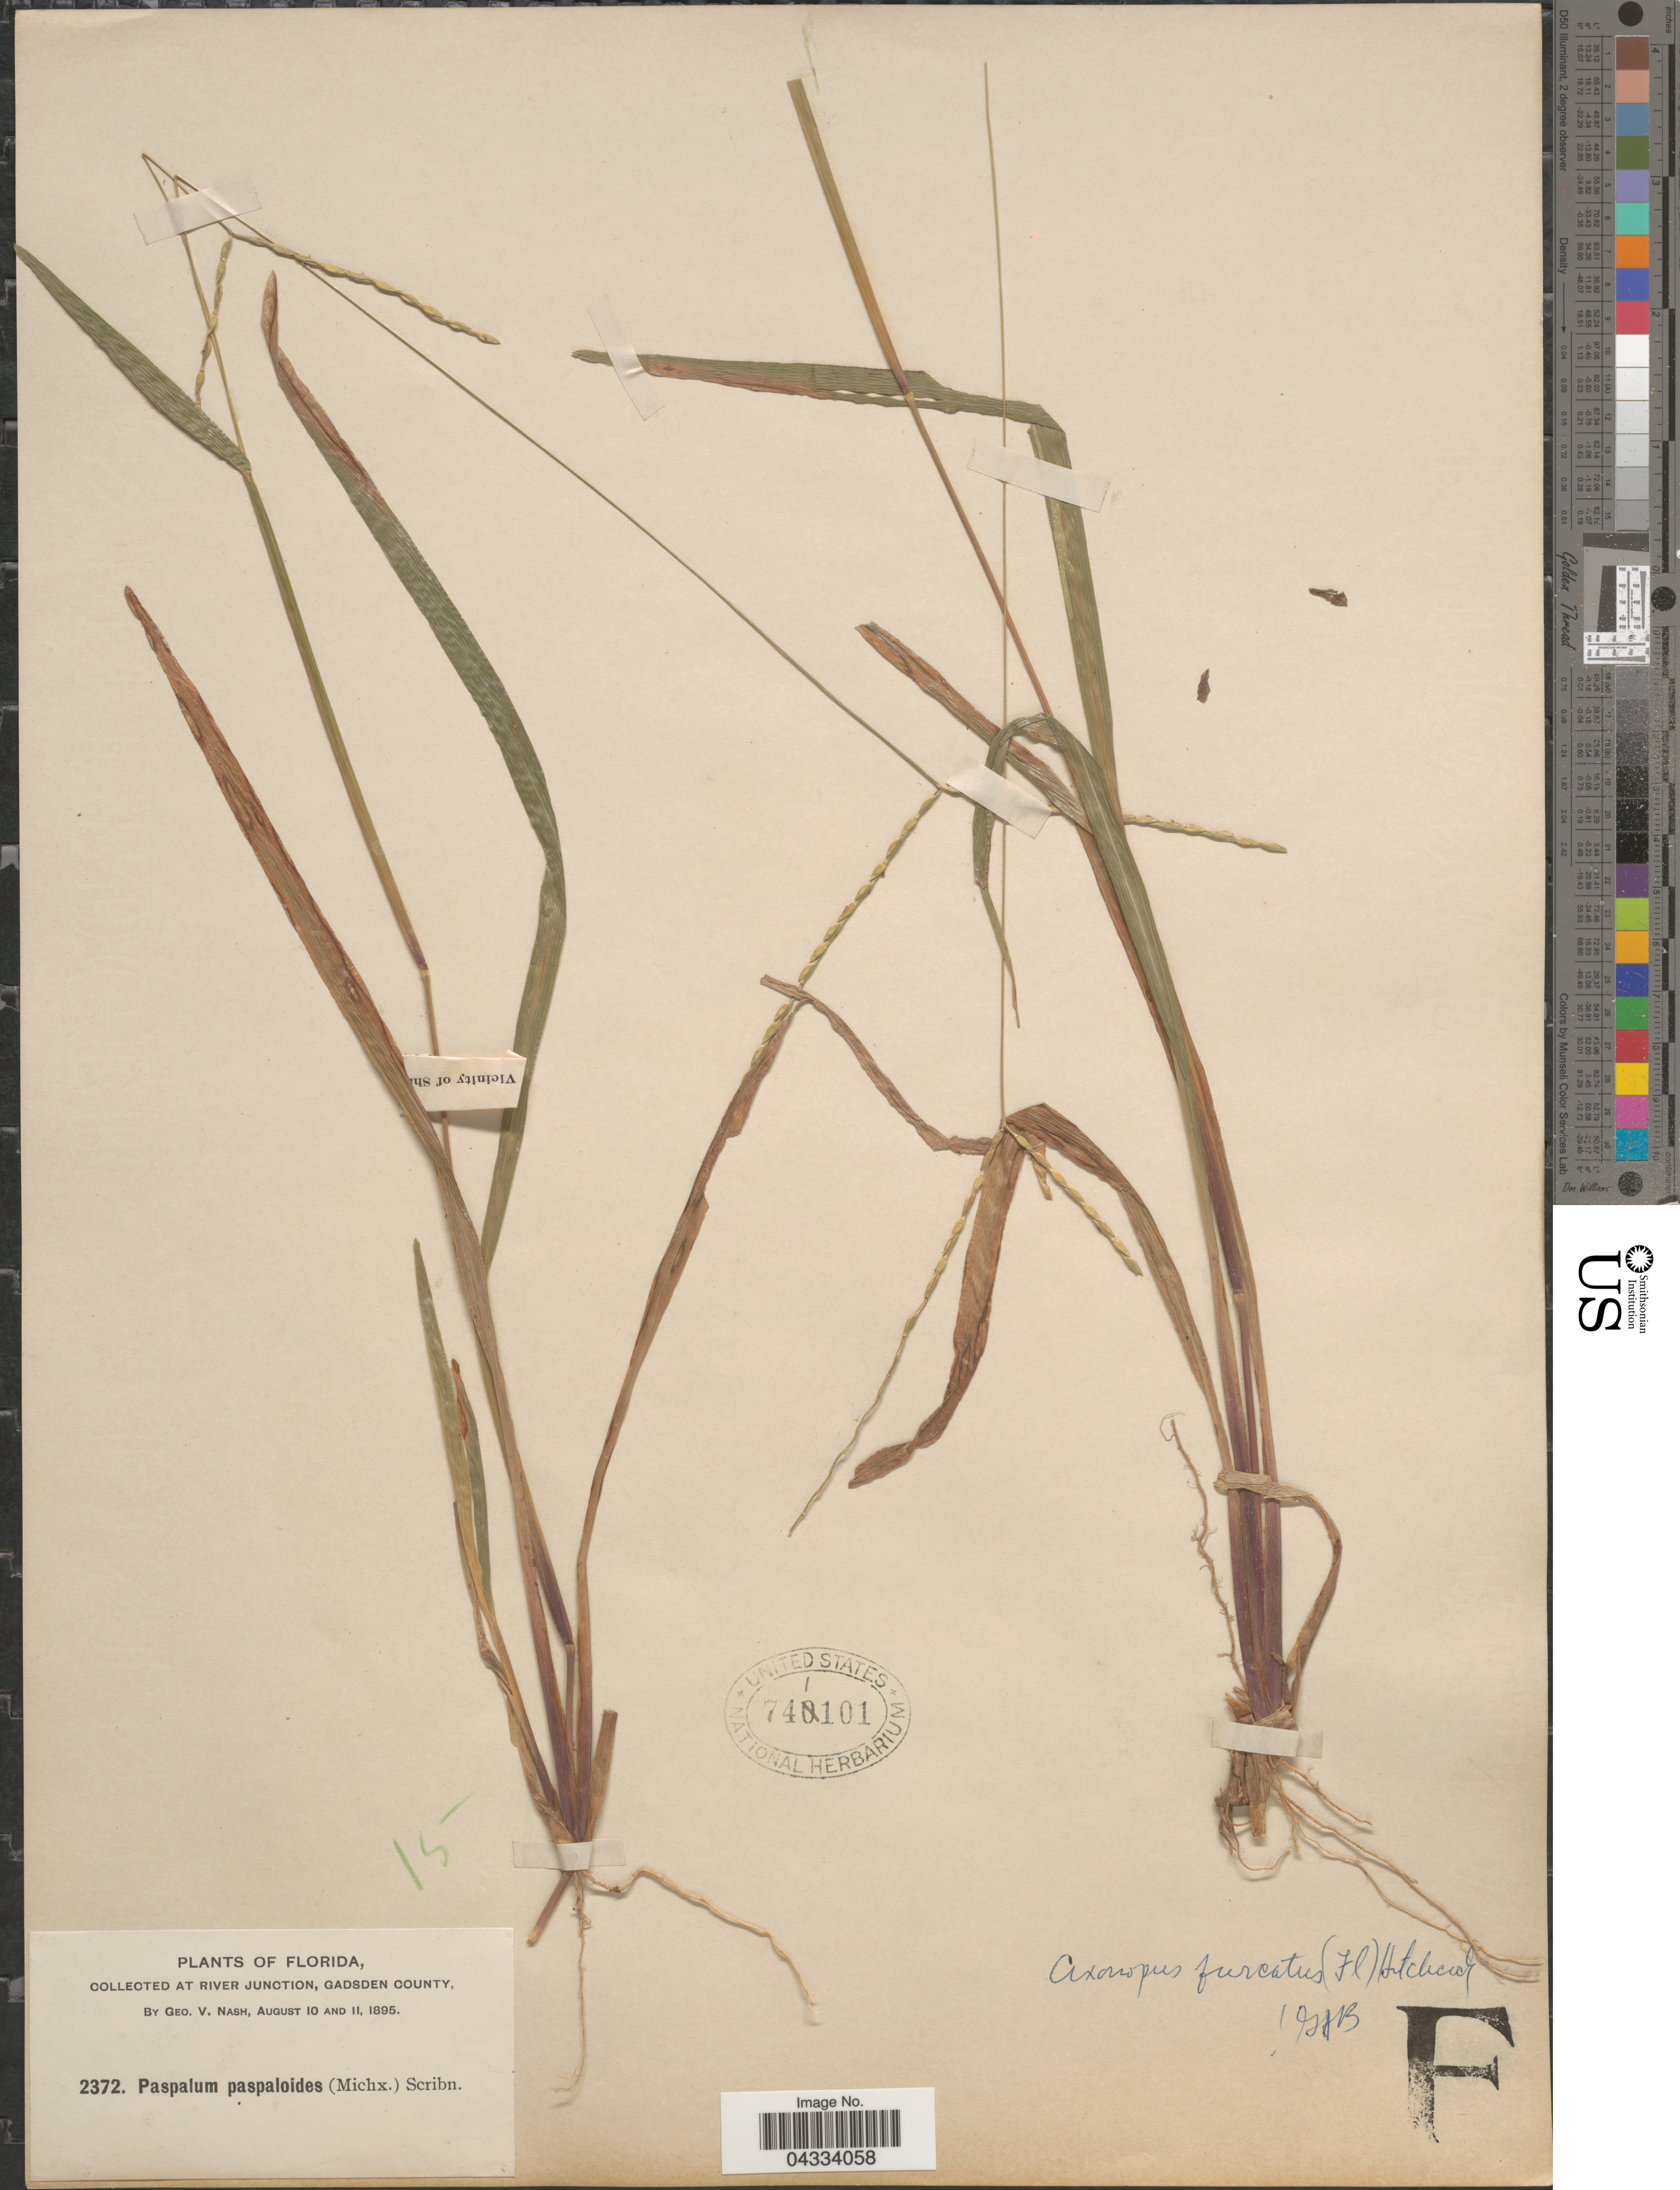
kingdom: Plantae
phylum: Tracheophyta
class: Liliopsida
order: Poales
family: Poaceae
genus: Axonopus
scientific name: Axonopus furcatus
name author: (Flüggé) Hitchc.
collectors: G. V. Nash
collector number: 2372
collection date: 1895-08-10/1895-08-11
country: United States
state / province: Florida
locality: At River Junction, Gadsden County.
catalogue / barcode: US 741101